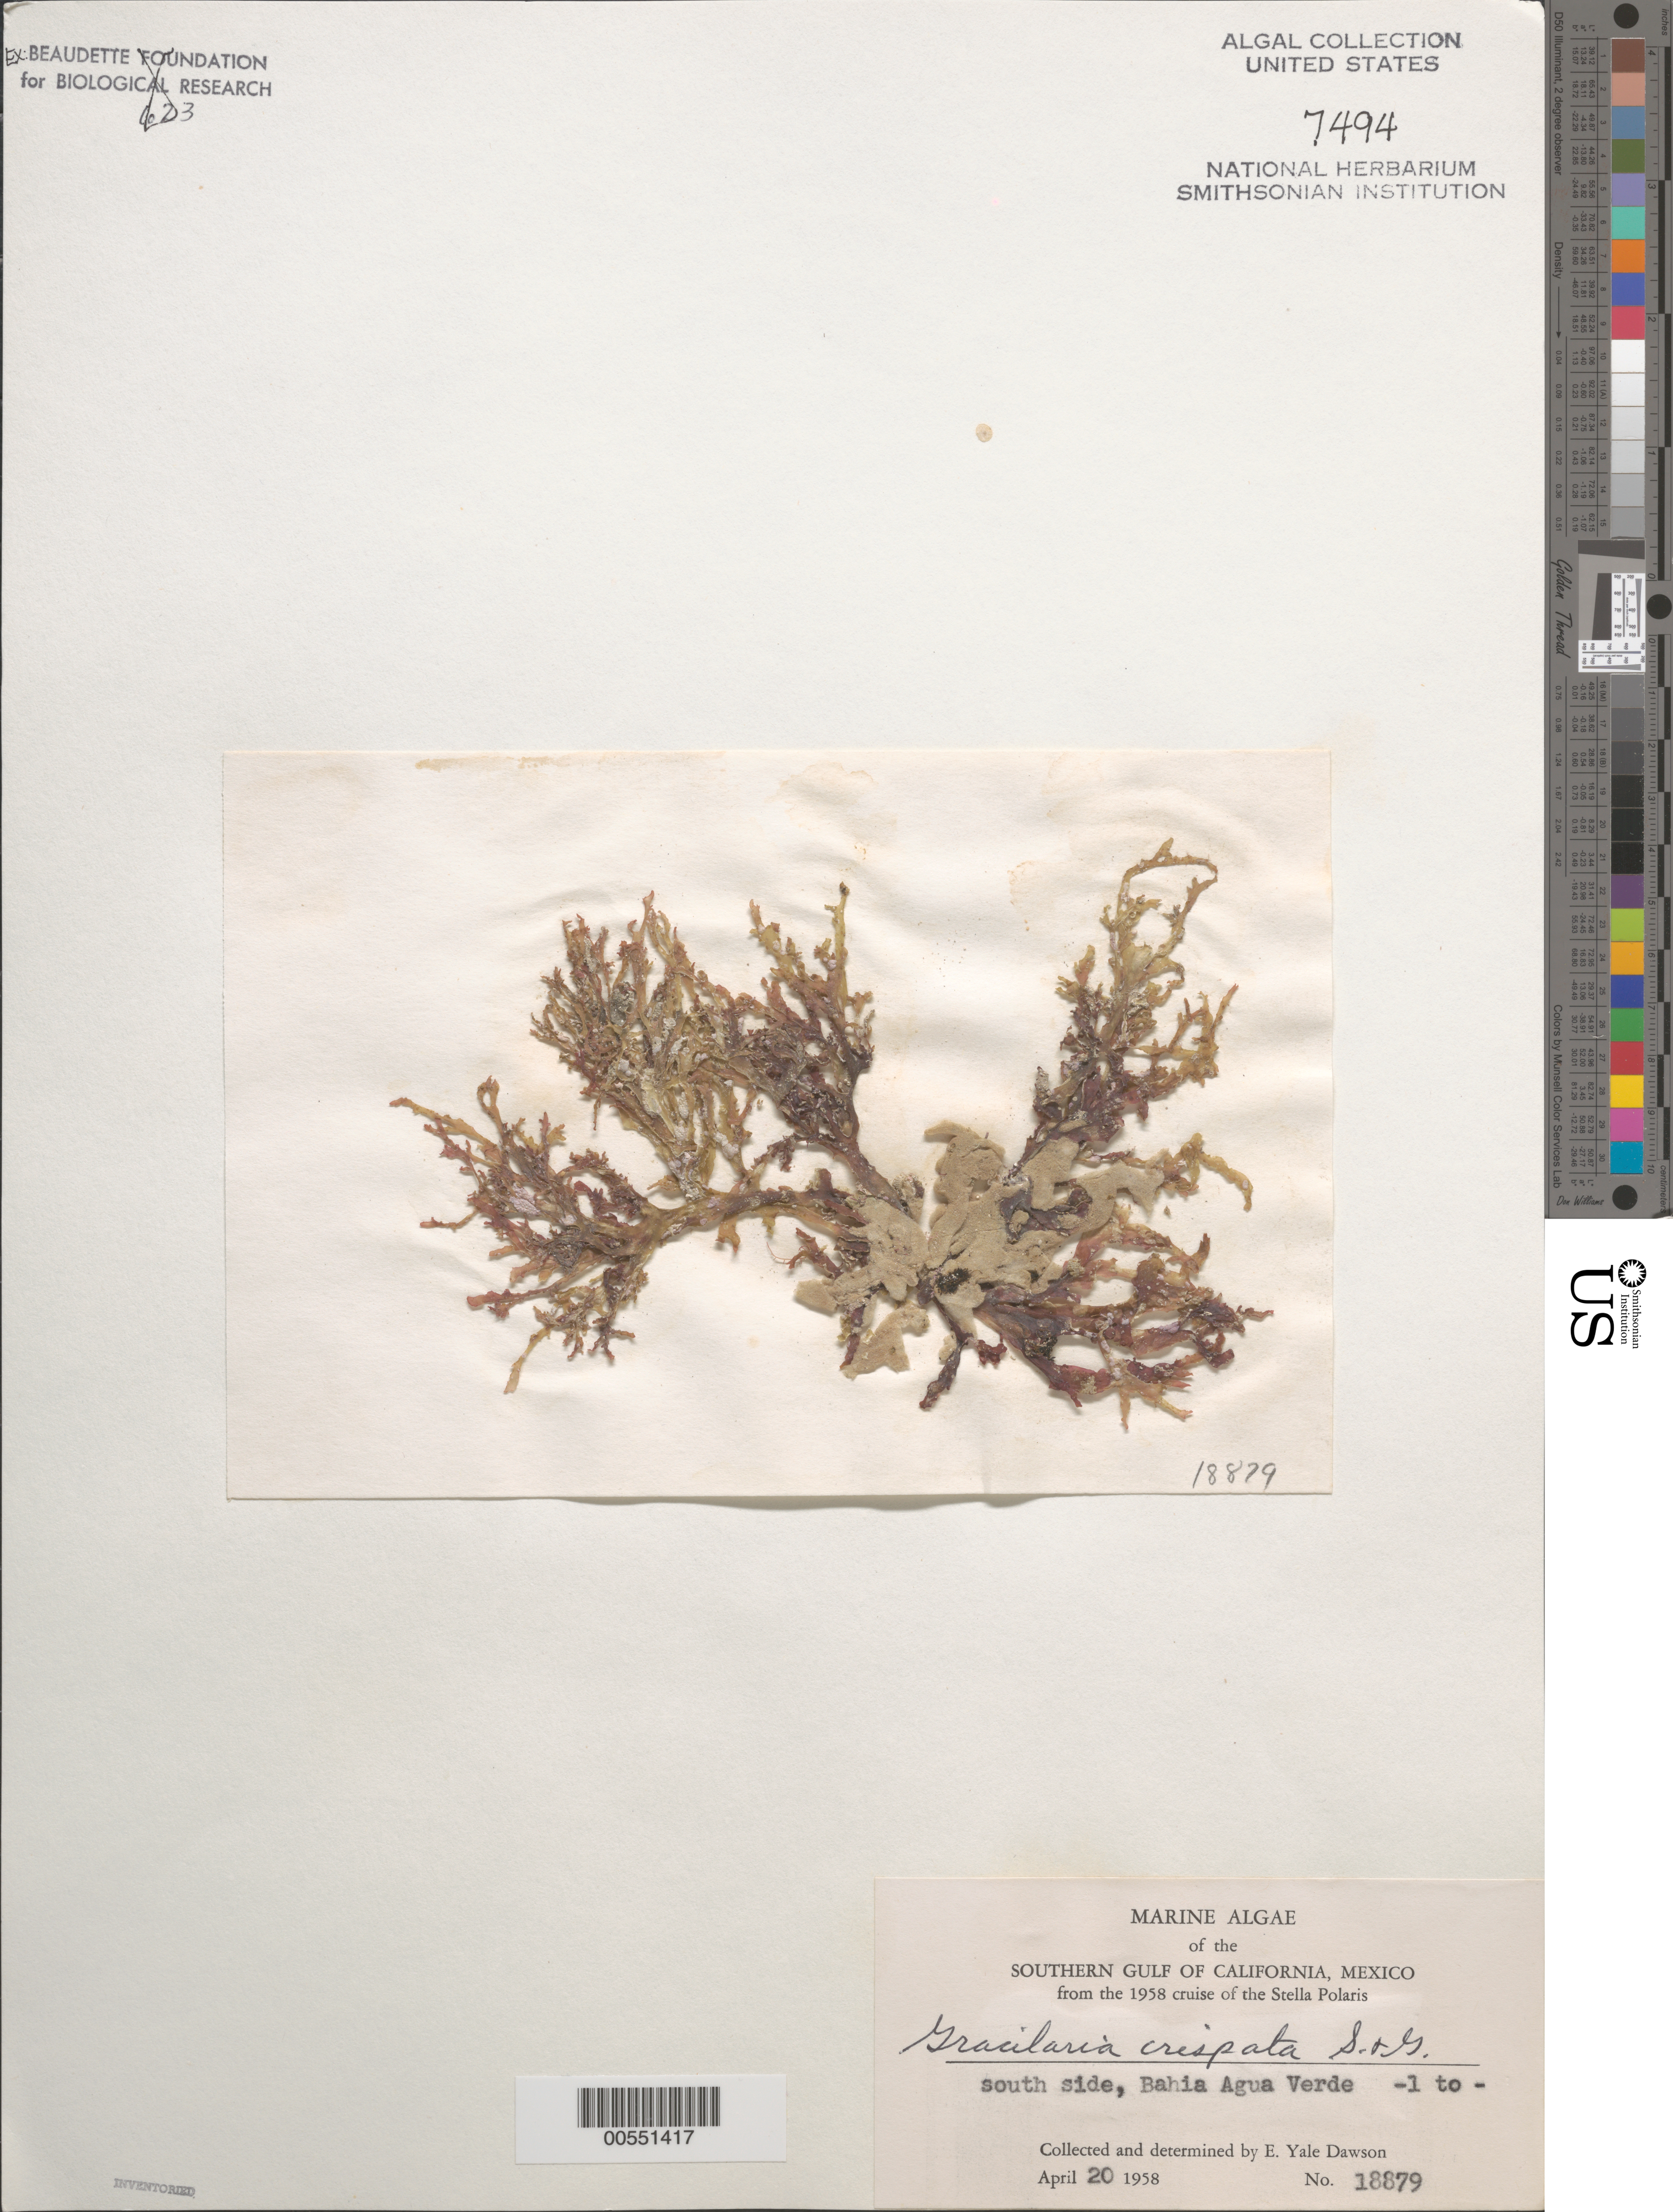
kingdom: Plantae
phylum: Rhodophyta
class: Florideophyceae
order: Gracilariales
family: Gracilariaceae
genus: Gracilaria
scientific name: Gracilaria crispata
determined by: Dawson, E. Y.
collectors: E. Y. Dawson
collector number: EYD 18879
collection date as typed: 20 Apr 1958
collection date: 1958-04-20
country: Mexico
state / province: Baja California Sur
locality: Bahia Agua Verde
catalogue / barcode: US 7494